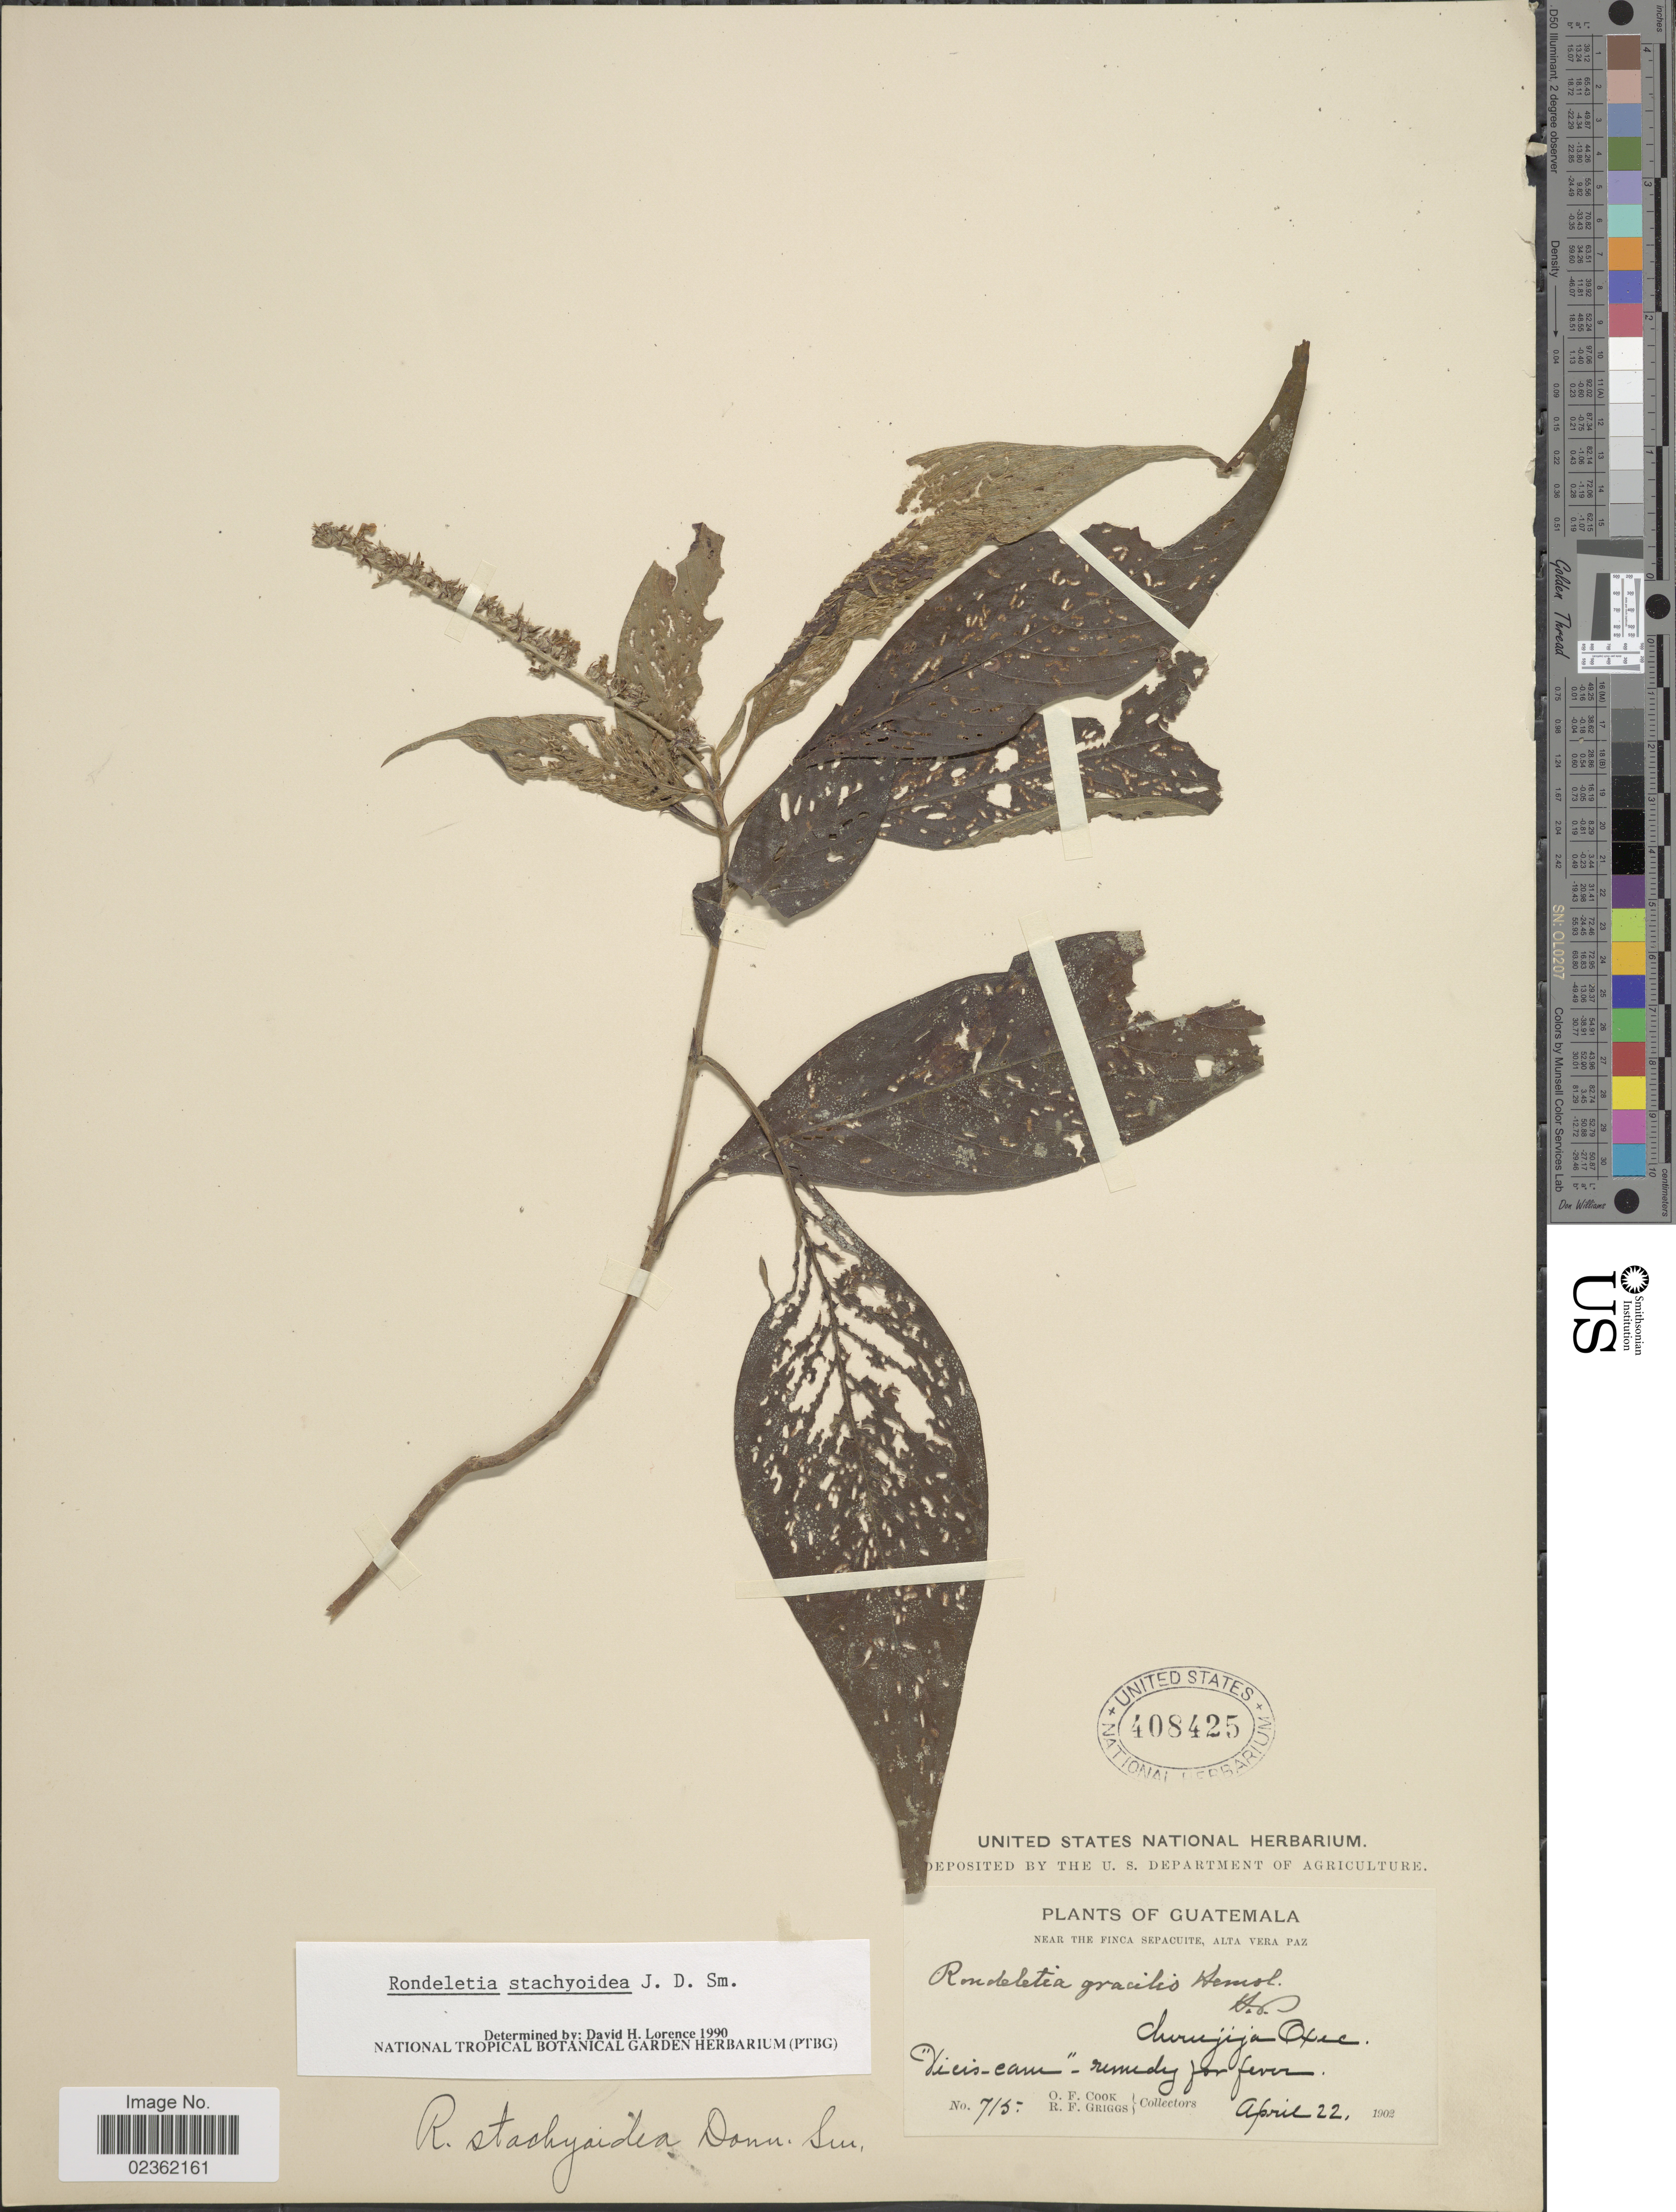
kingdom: Plantae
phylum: Tracheophyta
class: Magnoliopsida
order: Gentianales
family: Rubiaceae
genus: Rondeletia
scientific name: Rondeletia stachyoidea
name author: Donn. Sm.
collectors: O. F. Cook & R. F. Griggs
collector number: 715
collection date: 1902-04-22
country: Guatemala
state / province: Alta Verapaz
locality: Near the Finca Sepacuite, Cherujija Oxec.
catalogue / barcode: US 408425